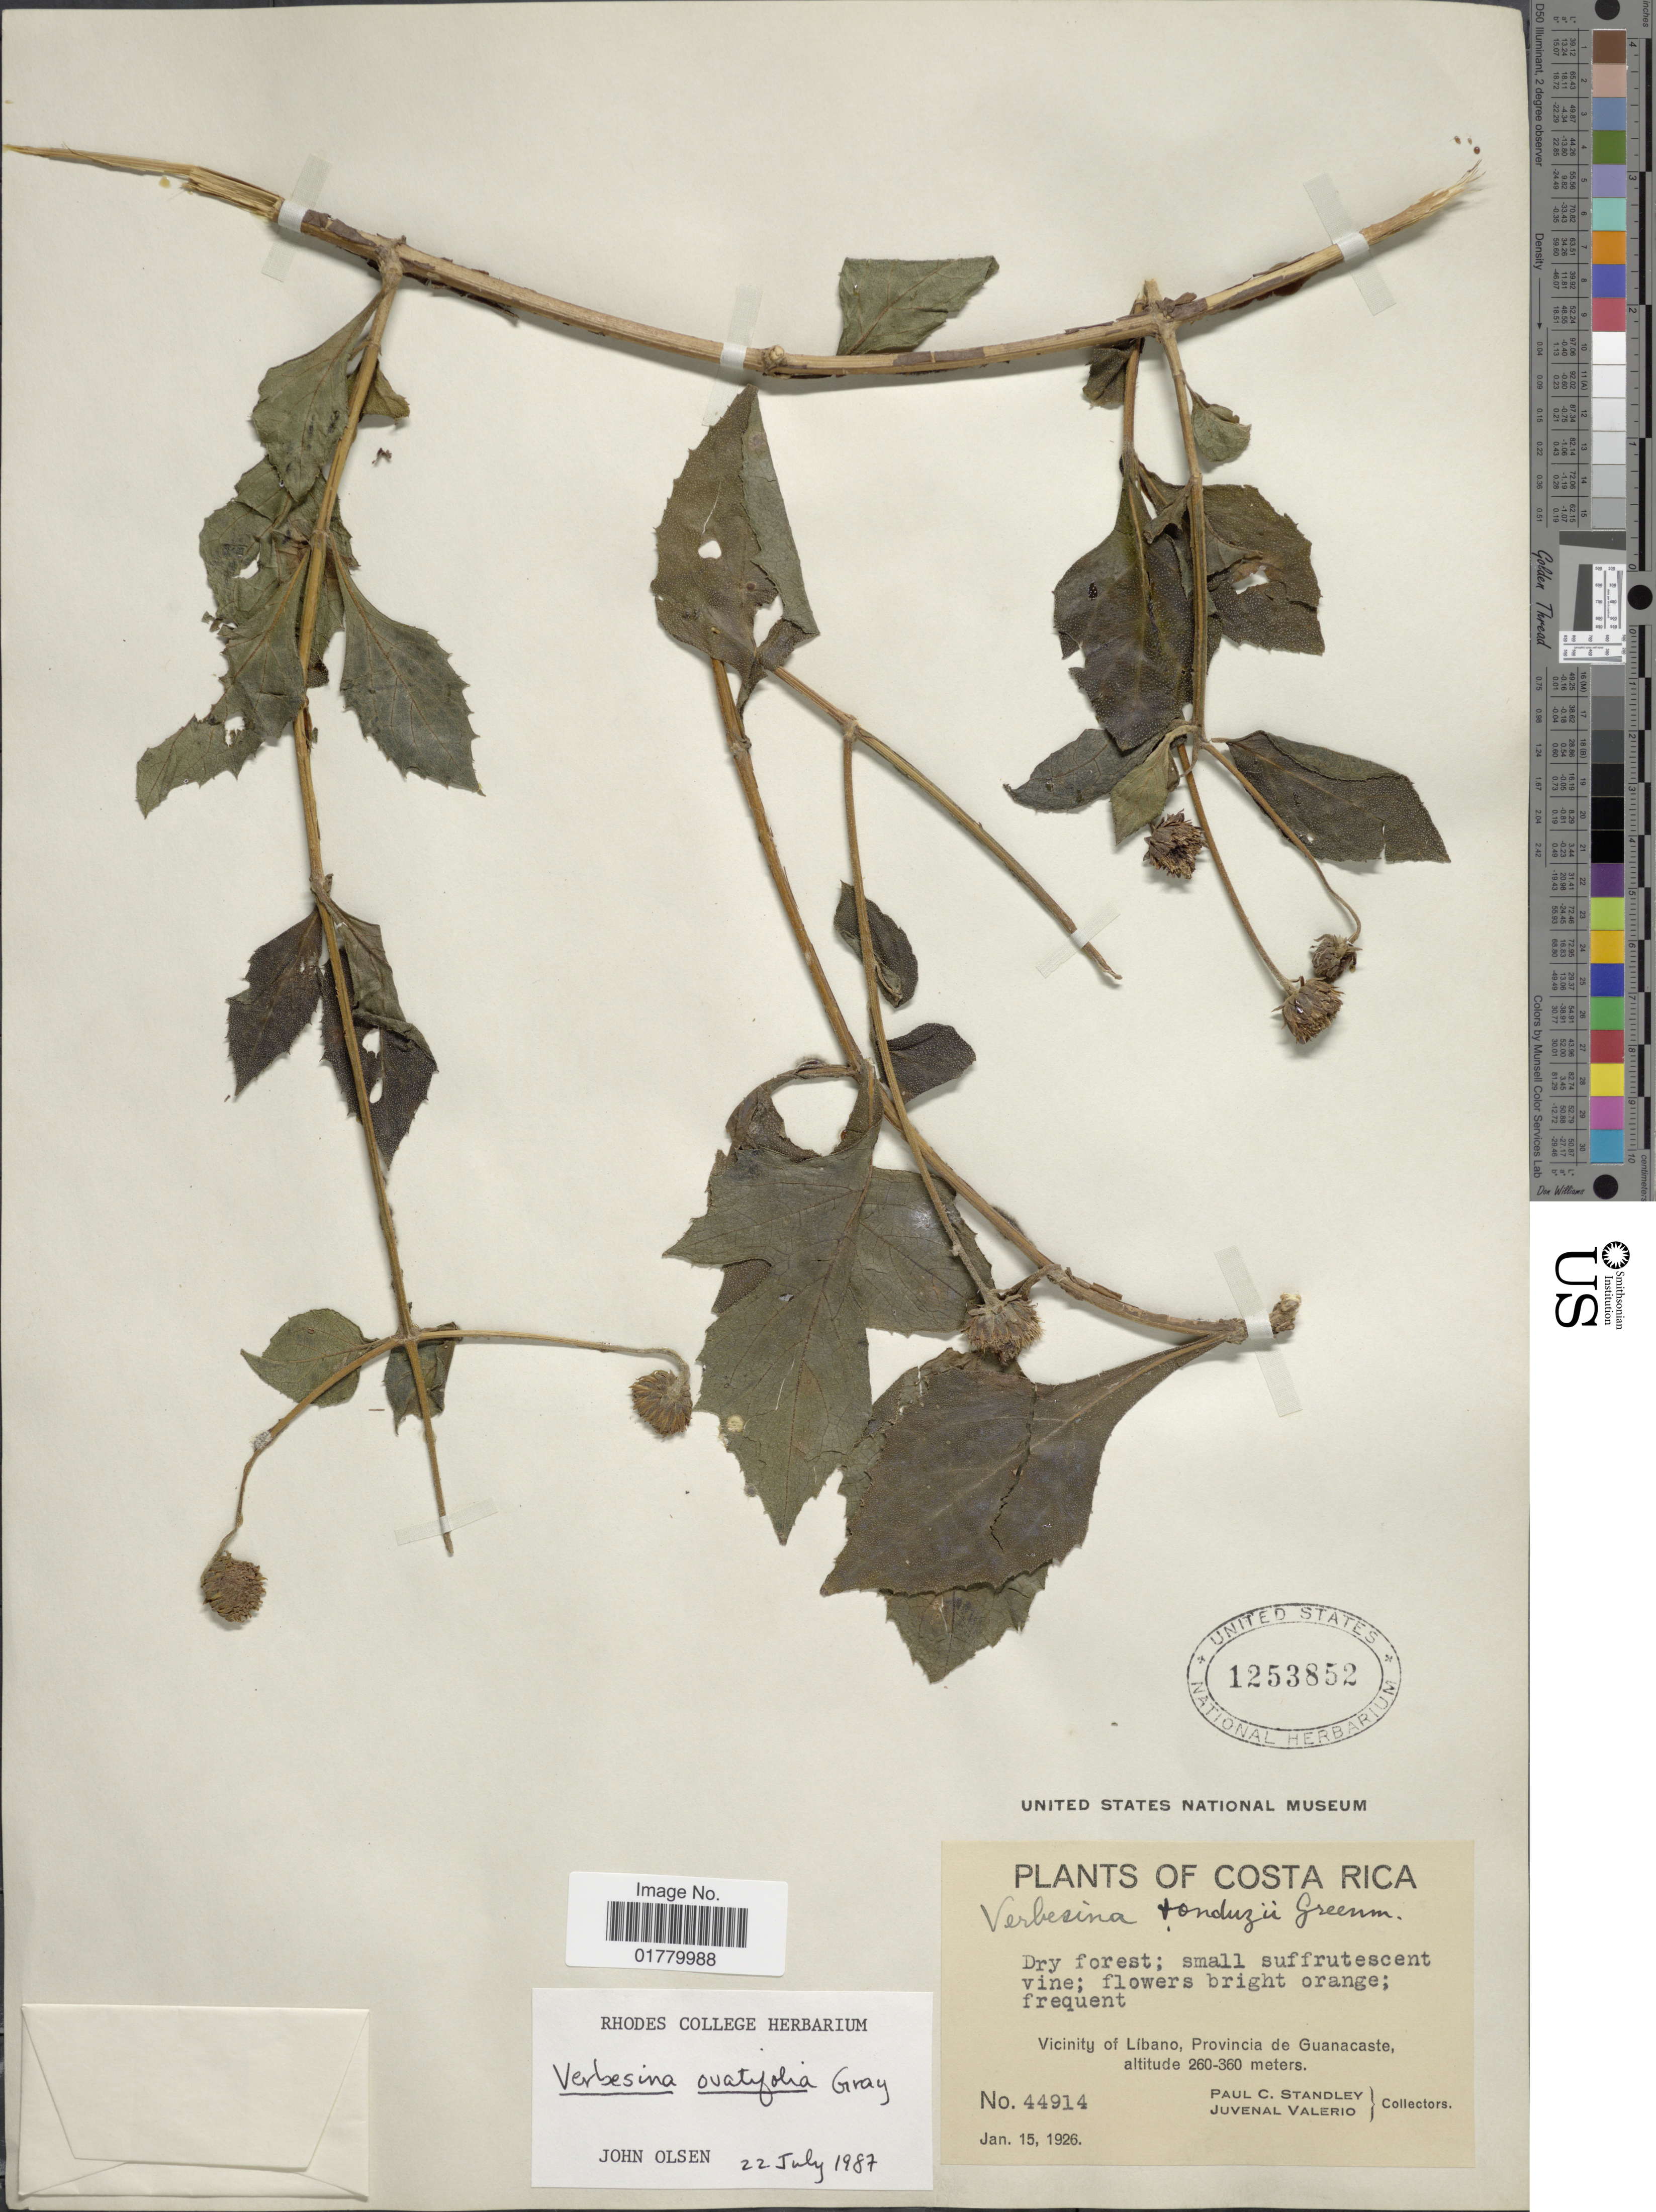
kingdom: Plantae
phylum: Tracheophyta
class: Magnoliopsida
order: Asterales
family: Asteraceae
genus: Verbesina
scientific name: Verbesina ovatifolia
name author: A. Gray ex Hemsl.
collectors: P. C. Standley & J. Valerio R.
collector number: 44914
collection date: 1926-01-15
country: Costa Rica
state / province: Guanacaste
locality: Vicinity of Libano, Provincia de Guanacaste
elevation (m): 260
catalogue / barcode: US 1253852